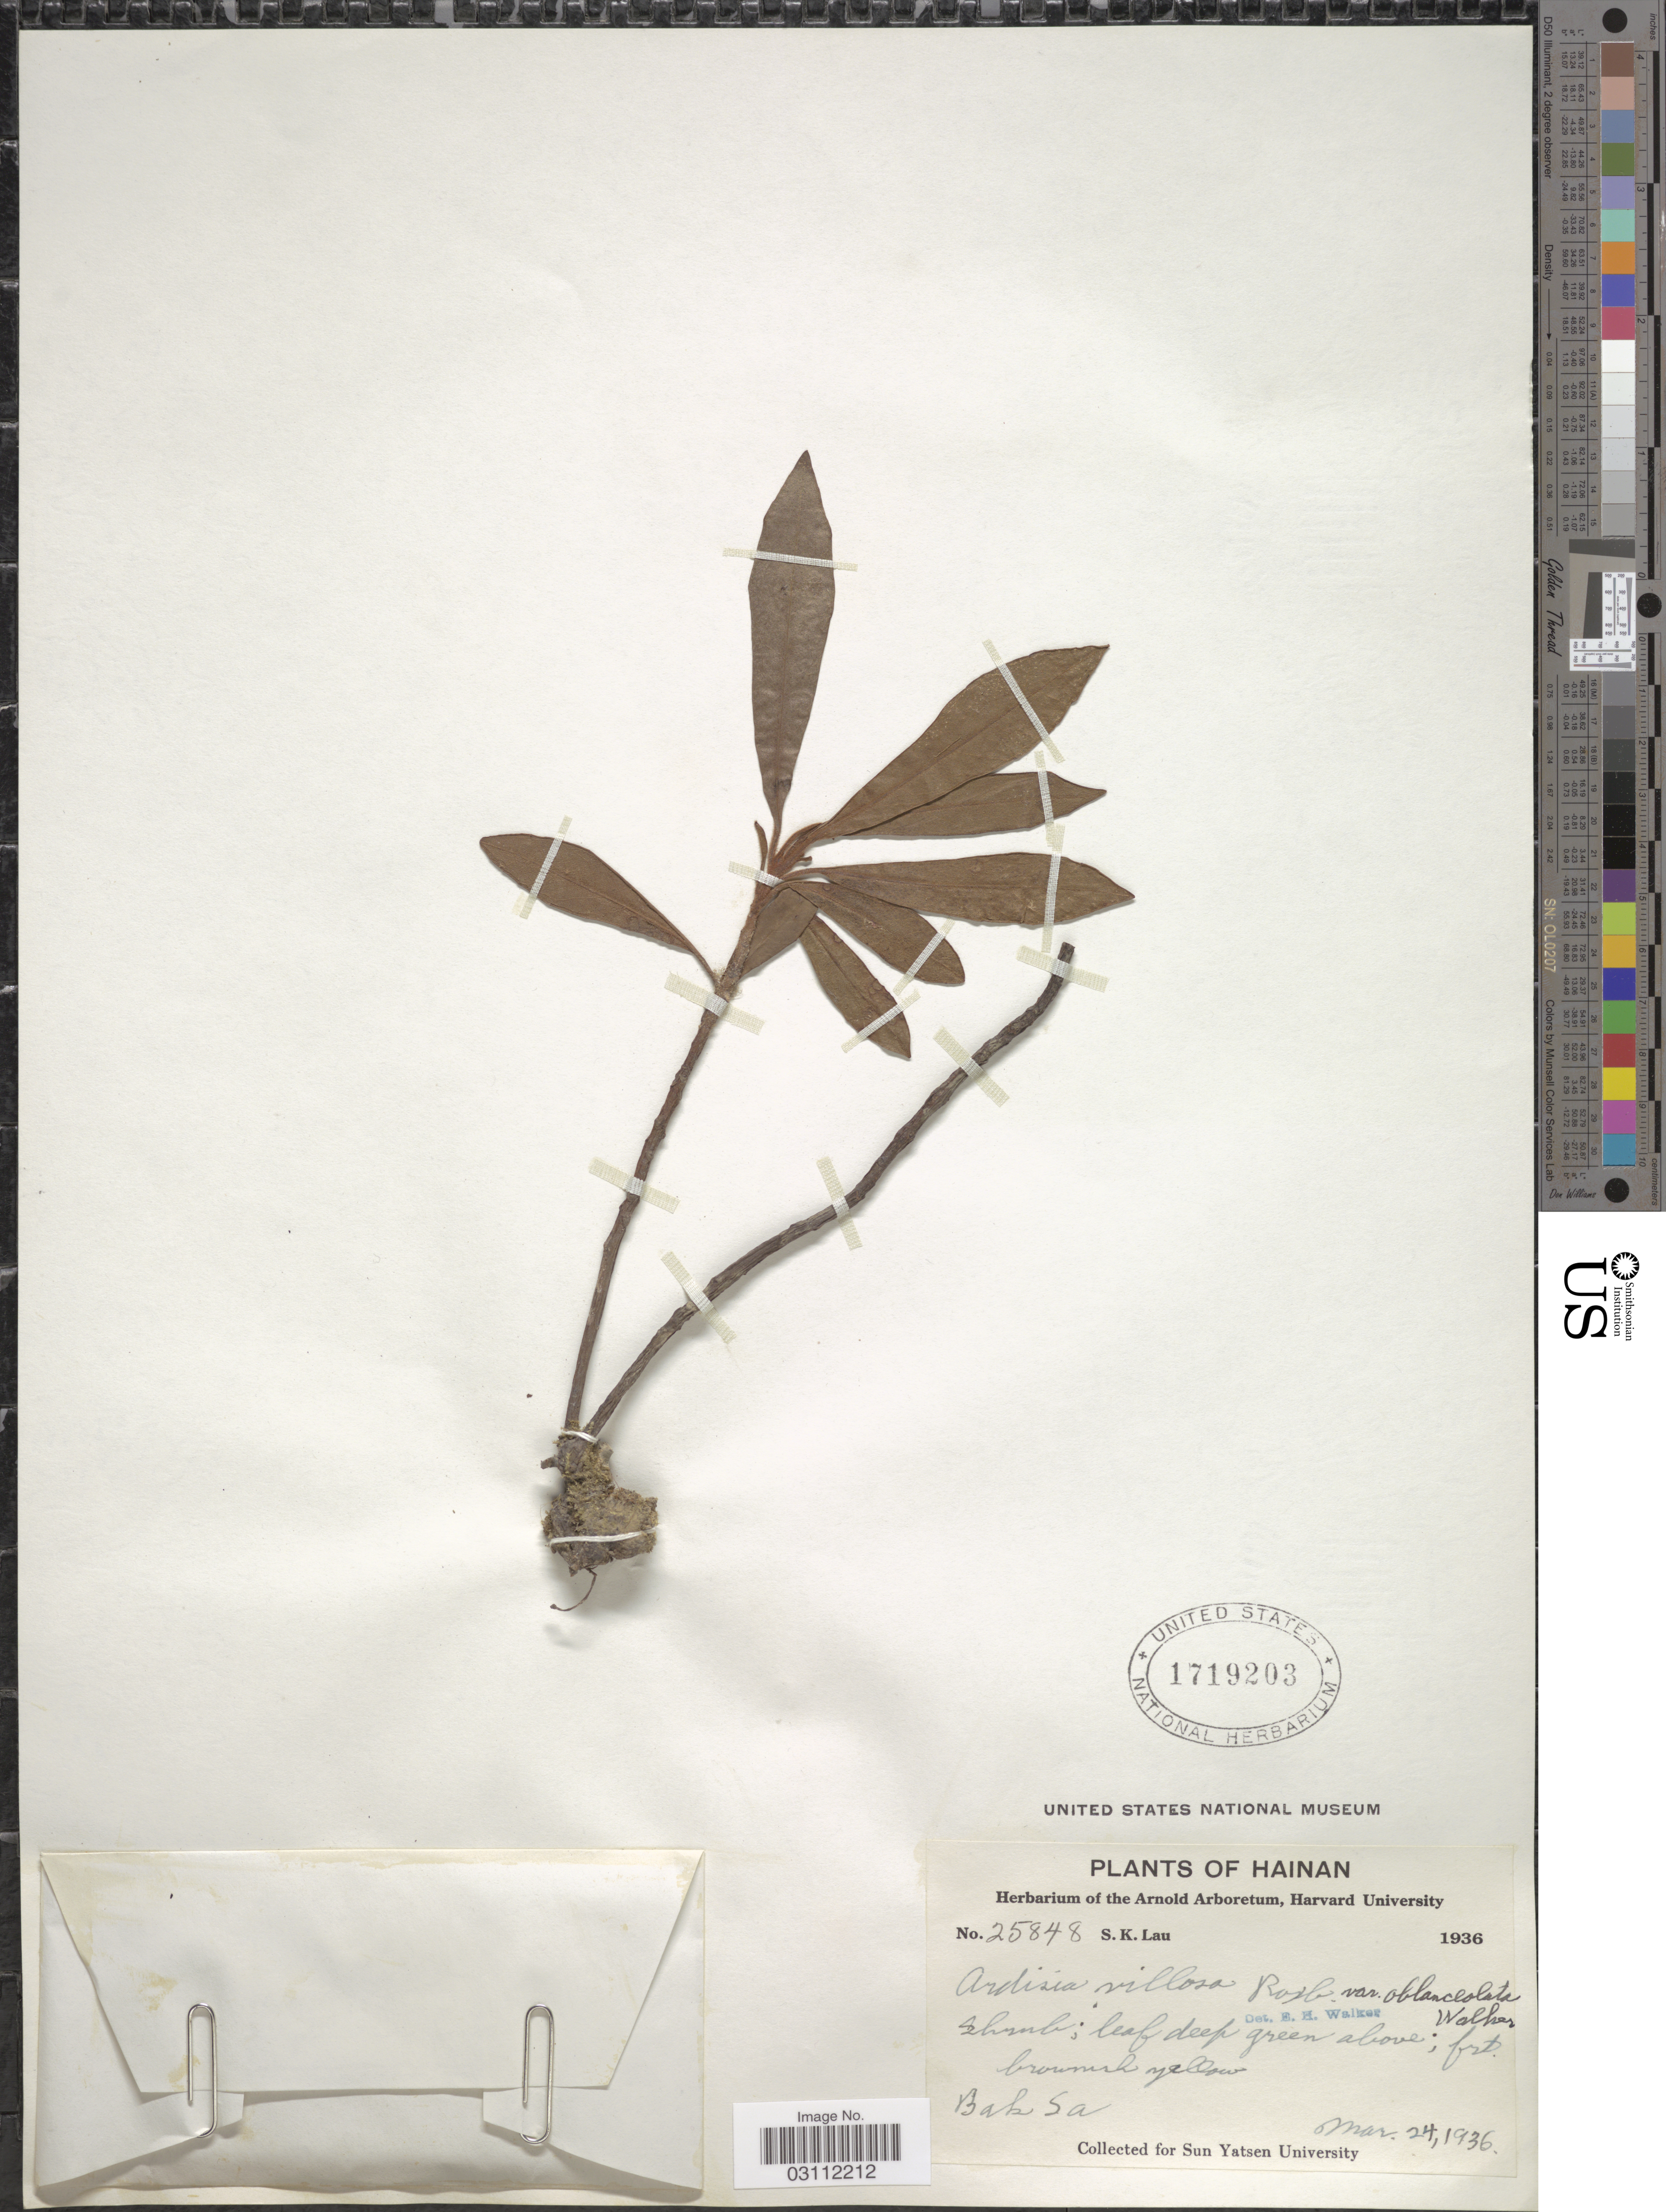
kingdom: Plantae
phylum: Tracheophyta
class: Magnoliopsida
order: Ericales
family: Primulaceae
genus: Ardisia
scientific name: Ardisia villosa var. oblanceolata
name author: E. Walker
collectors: S. K. Lau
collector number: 25848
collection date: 1936-03-24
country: China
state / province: Hainan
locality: Bak Sa.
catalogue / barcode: US 1719203